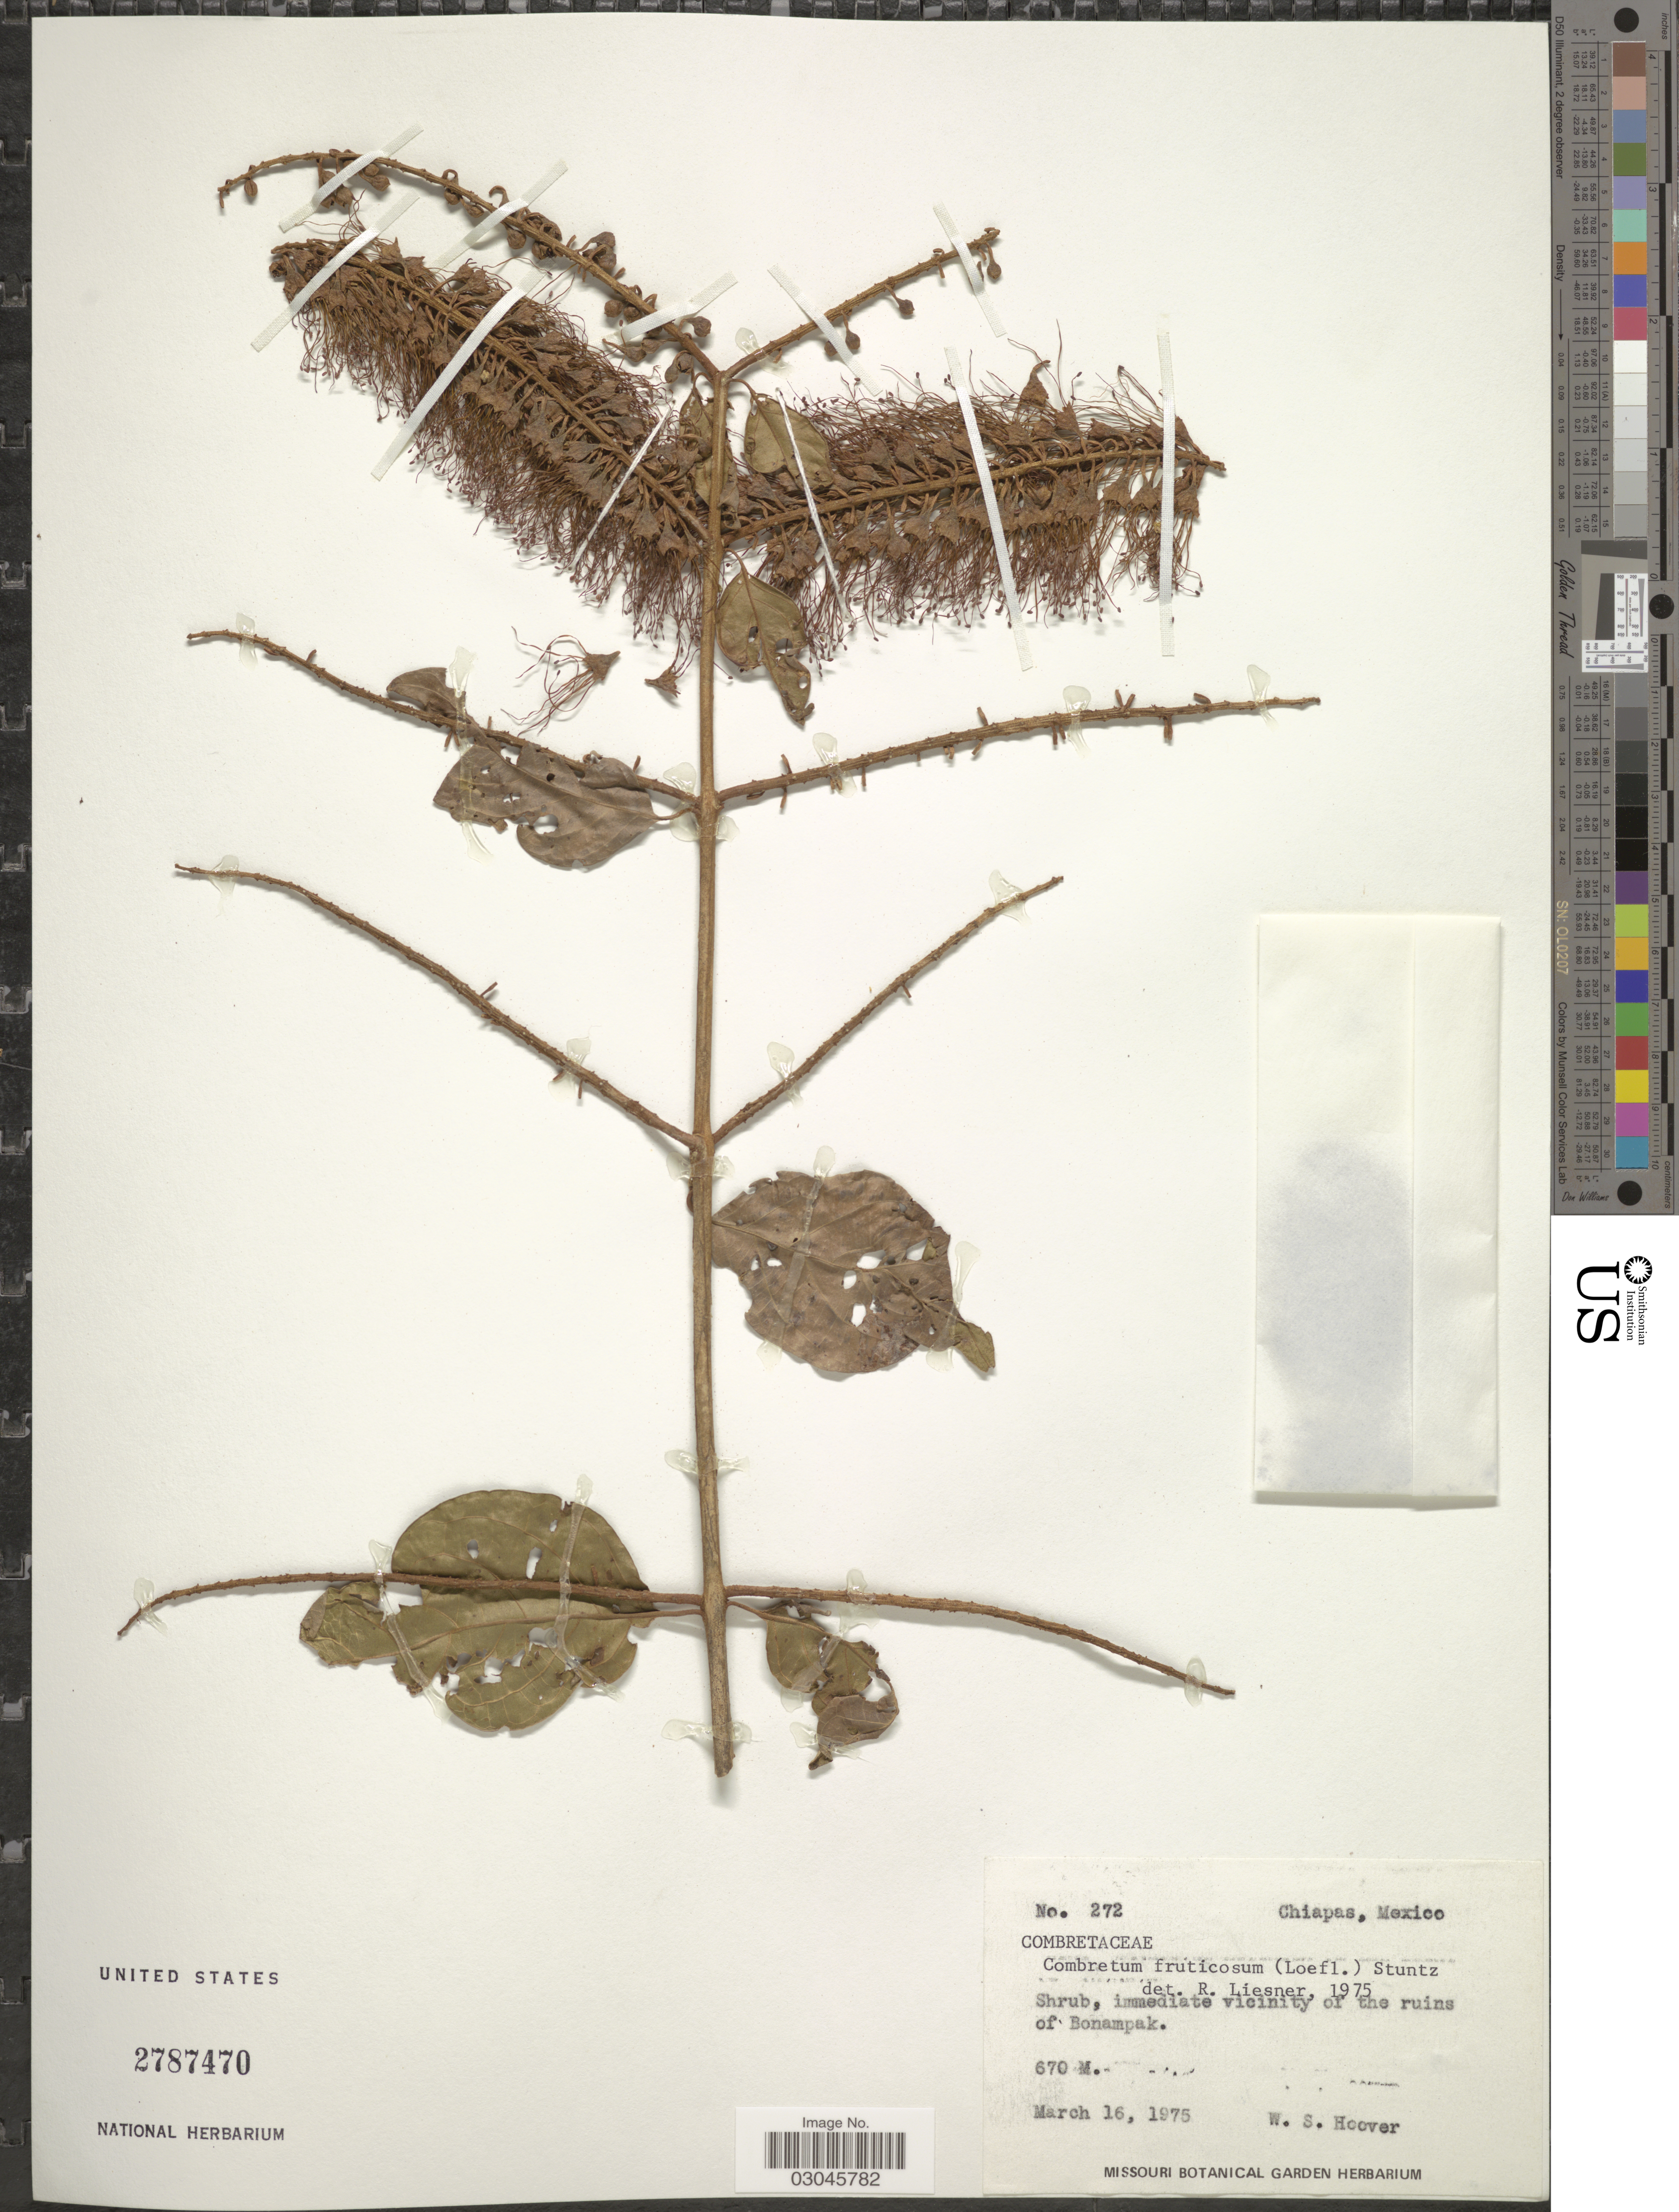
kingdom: Plantae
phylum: Tracheophyta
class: Magnoliopsida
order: Myrtales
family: Combretaceae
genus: Combretum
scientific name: Combretum fruticosum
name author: (Loefl.) Stuntz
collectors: W. S. Hoover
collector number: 272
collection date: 1975-03-16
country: Mexico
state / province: Chiapas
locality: Immediate vicinity of the ruins of Bonampak.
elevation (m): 670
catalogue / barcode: US 2787470